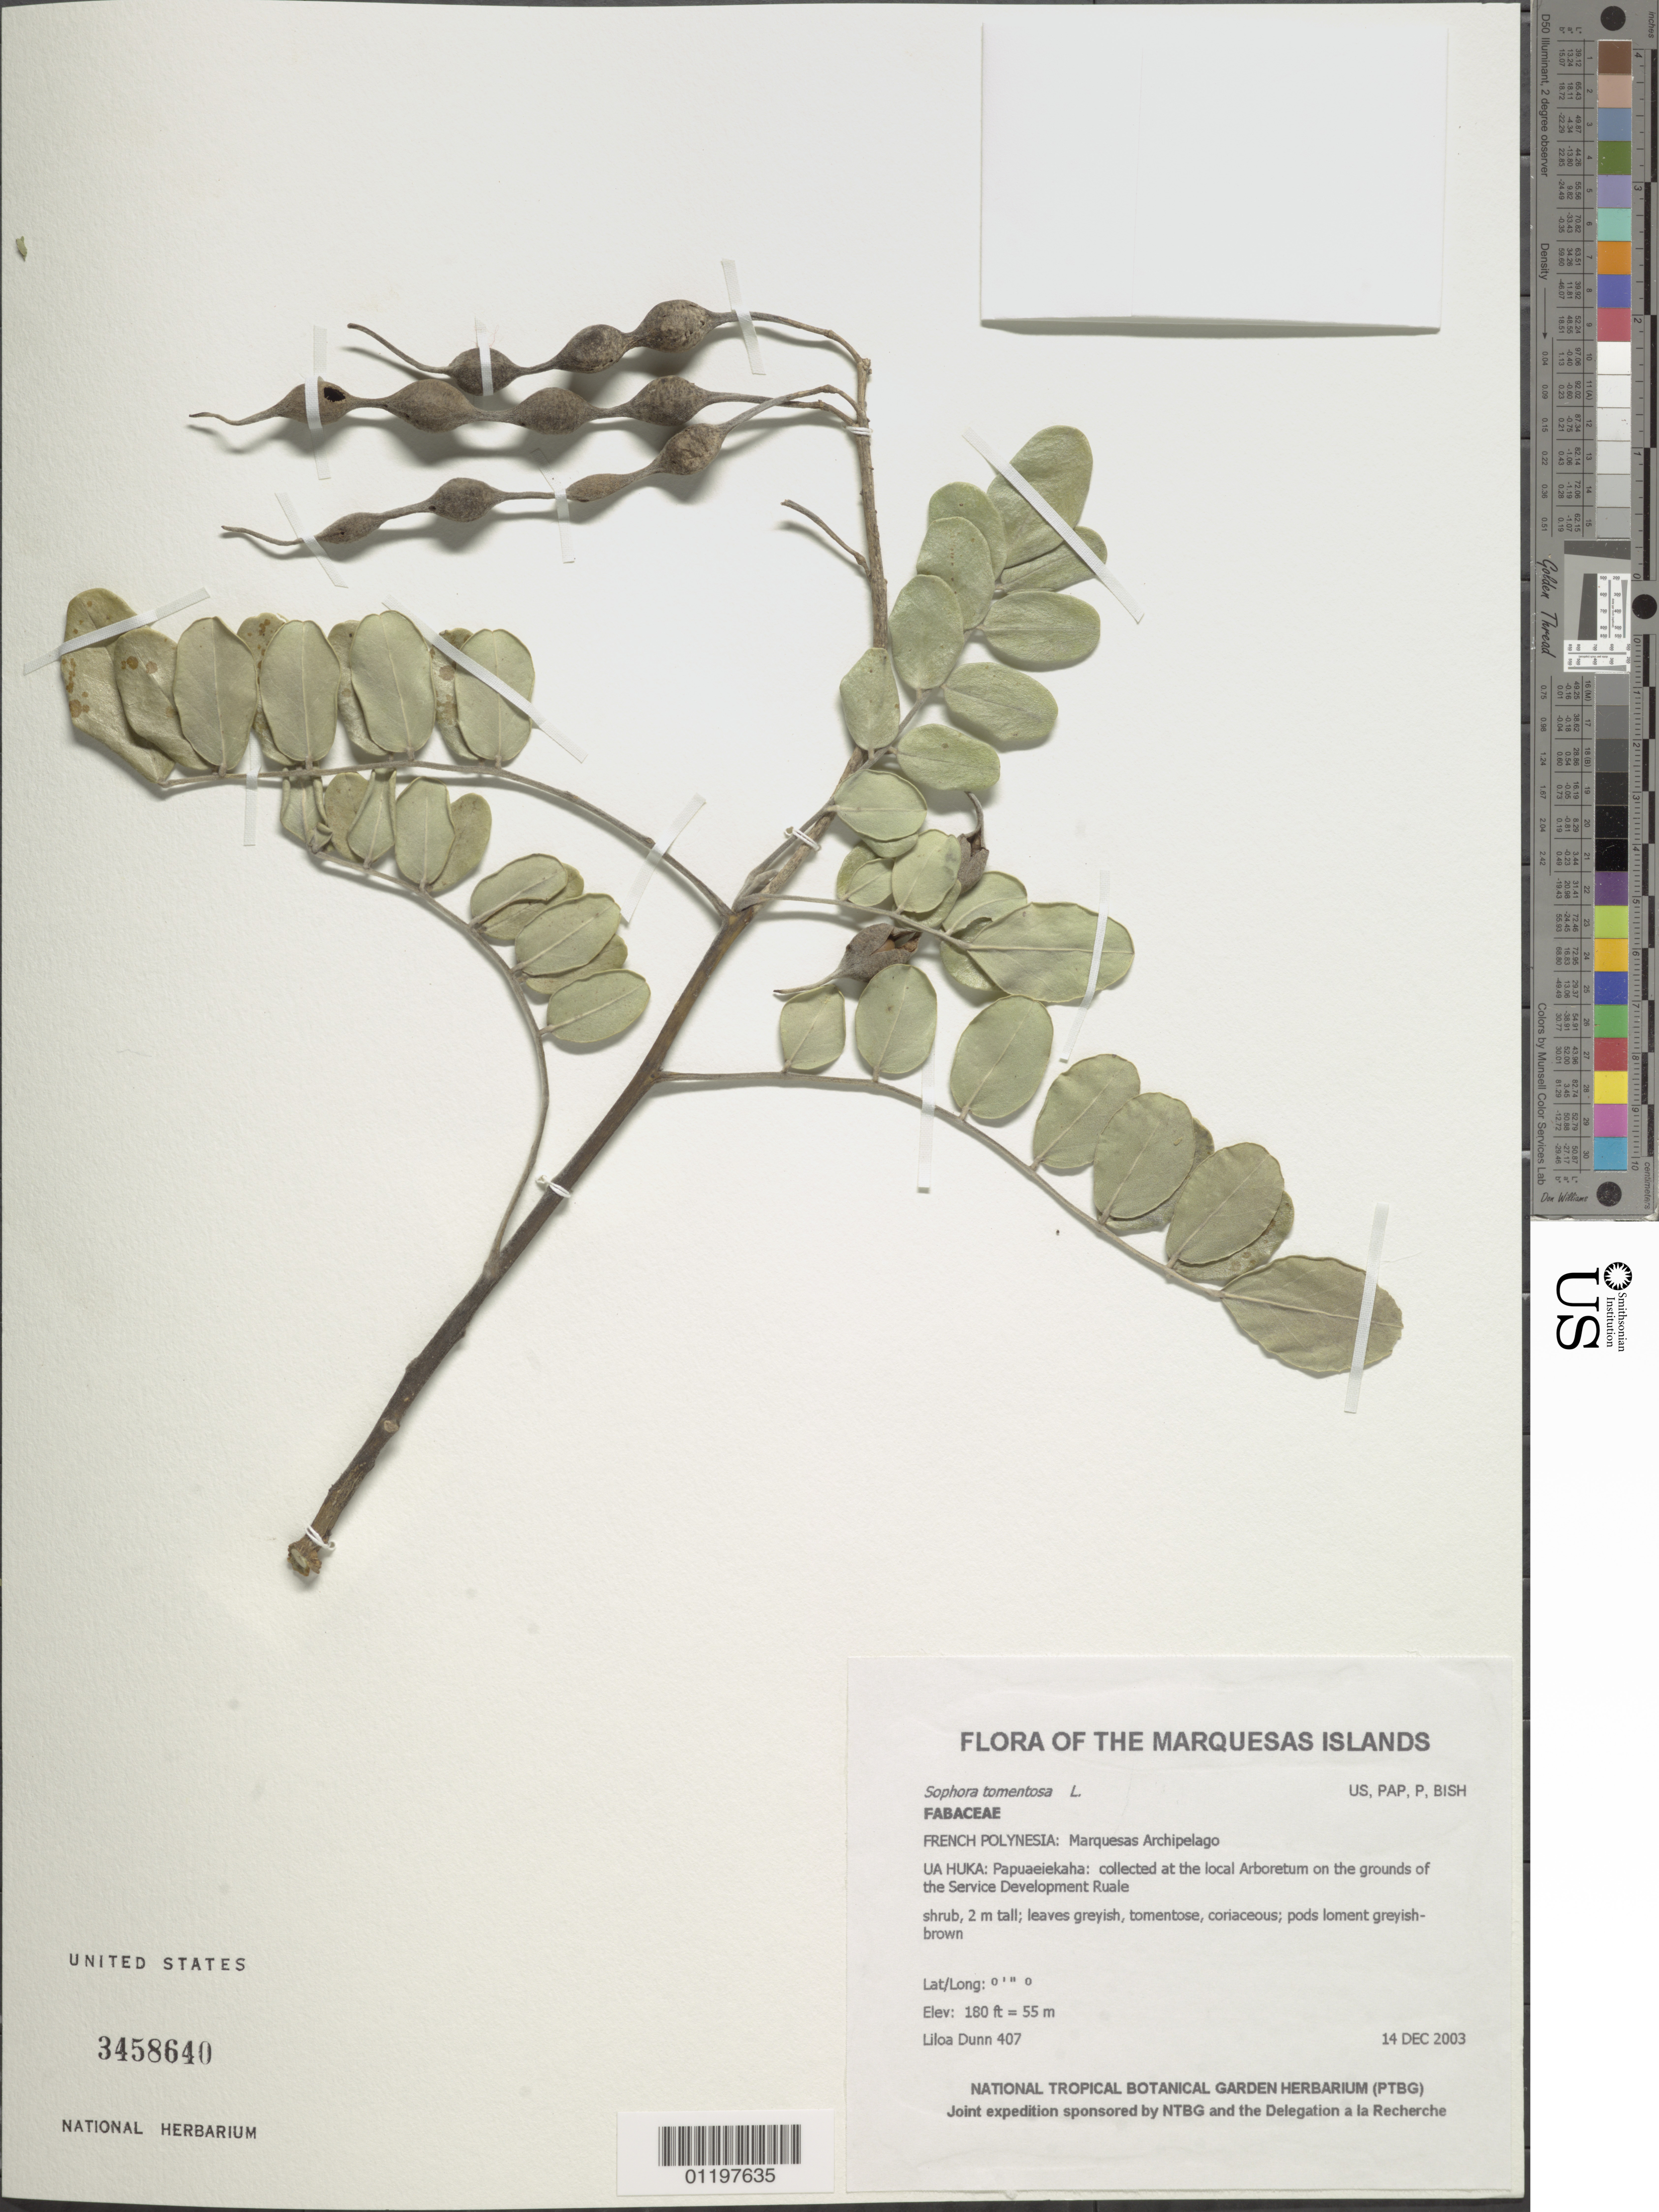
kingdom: Plantae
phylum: Tracheophyta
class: Magnoliopsida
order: Fabales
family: Fabaceae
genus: Sophora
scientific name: Sophora tomentosa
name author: L.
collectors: L. Dunn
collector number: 407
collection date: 2003-12-14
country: French Polynesia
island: Ua Huka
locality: Papuaeiekaha: collected at the local Arboretum on the grounds of the Service Developpement Rurale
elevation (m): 55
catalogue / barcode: US 3458640